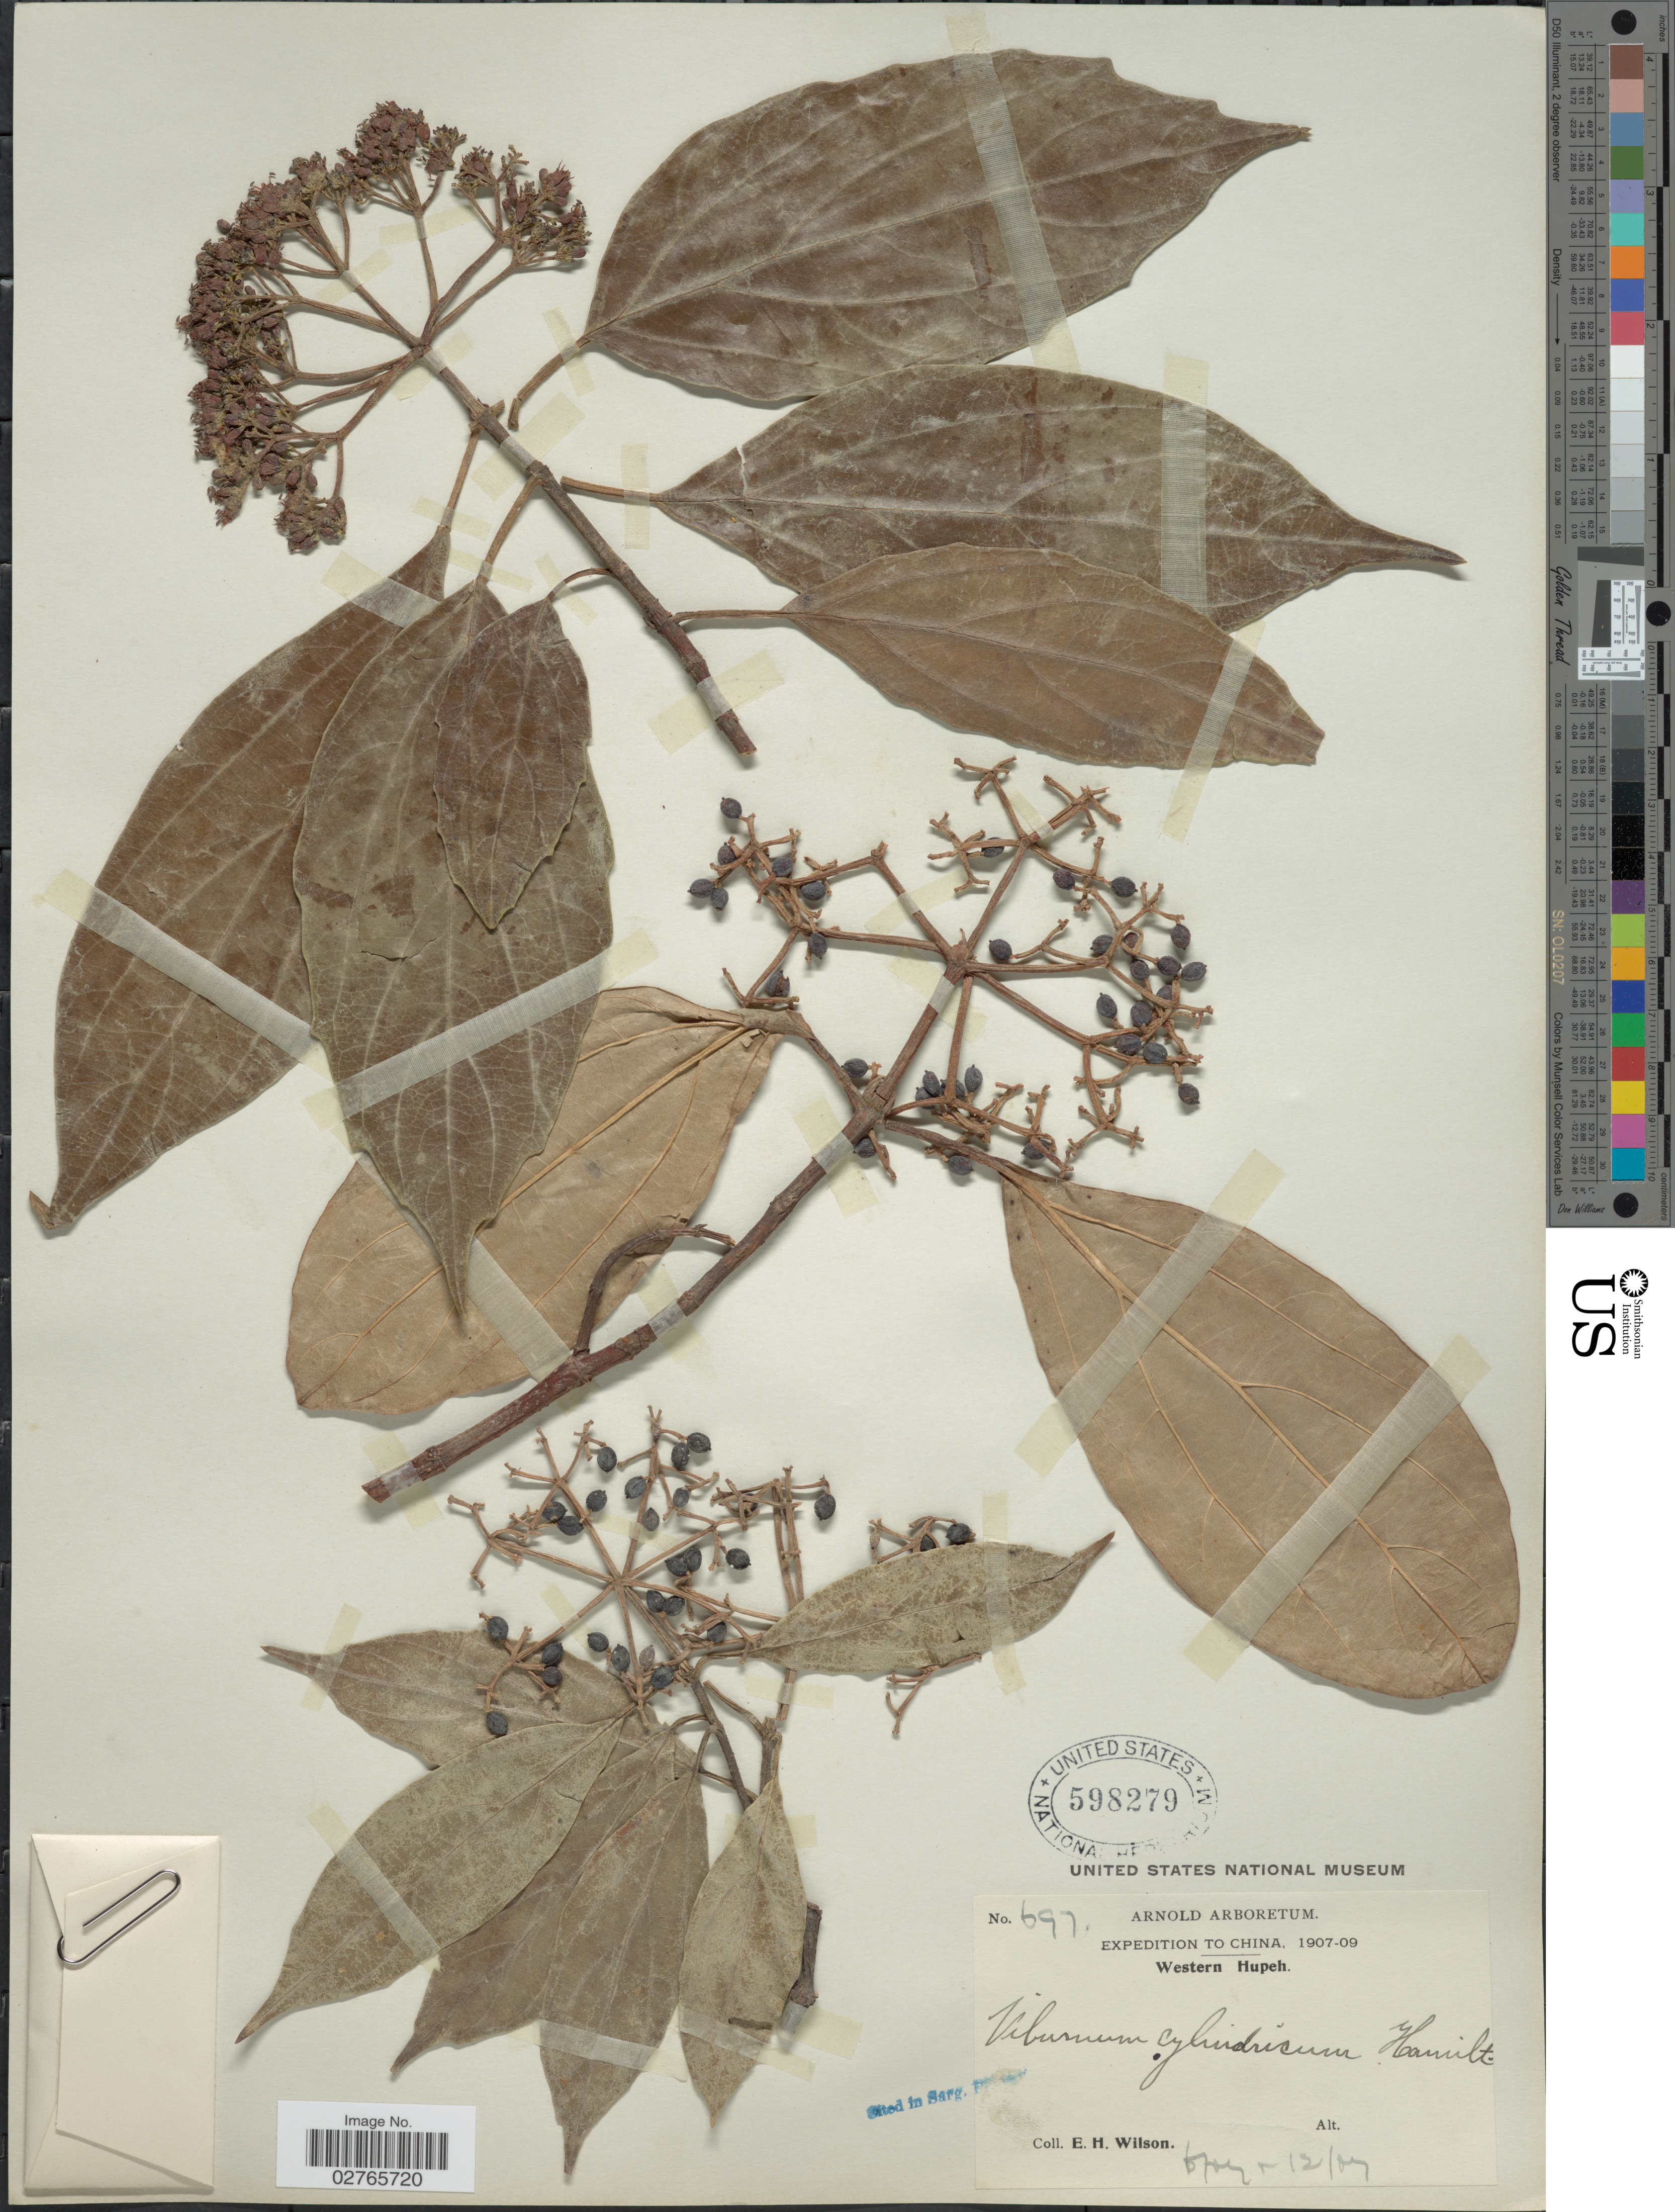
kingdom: Plantae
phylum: Tracheophyta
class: Magnoliopsida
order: Dipsacales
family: Viburnaceae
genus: Viburnum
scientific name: Viburnum cylindricum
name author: Buch.-Ham.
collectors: E. Wilson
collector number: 697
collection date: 1907-06/1907-12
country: China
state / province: Hubei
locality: Western Hupeh.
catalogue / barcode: US 598279